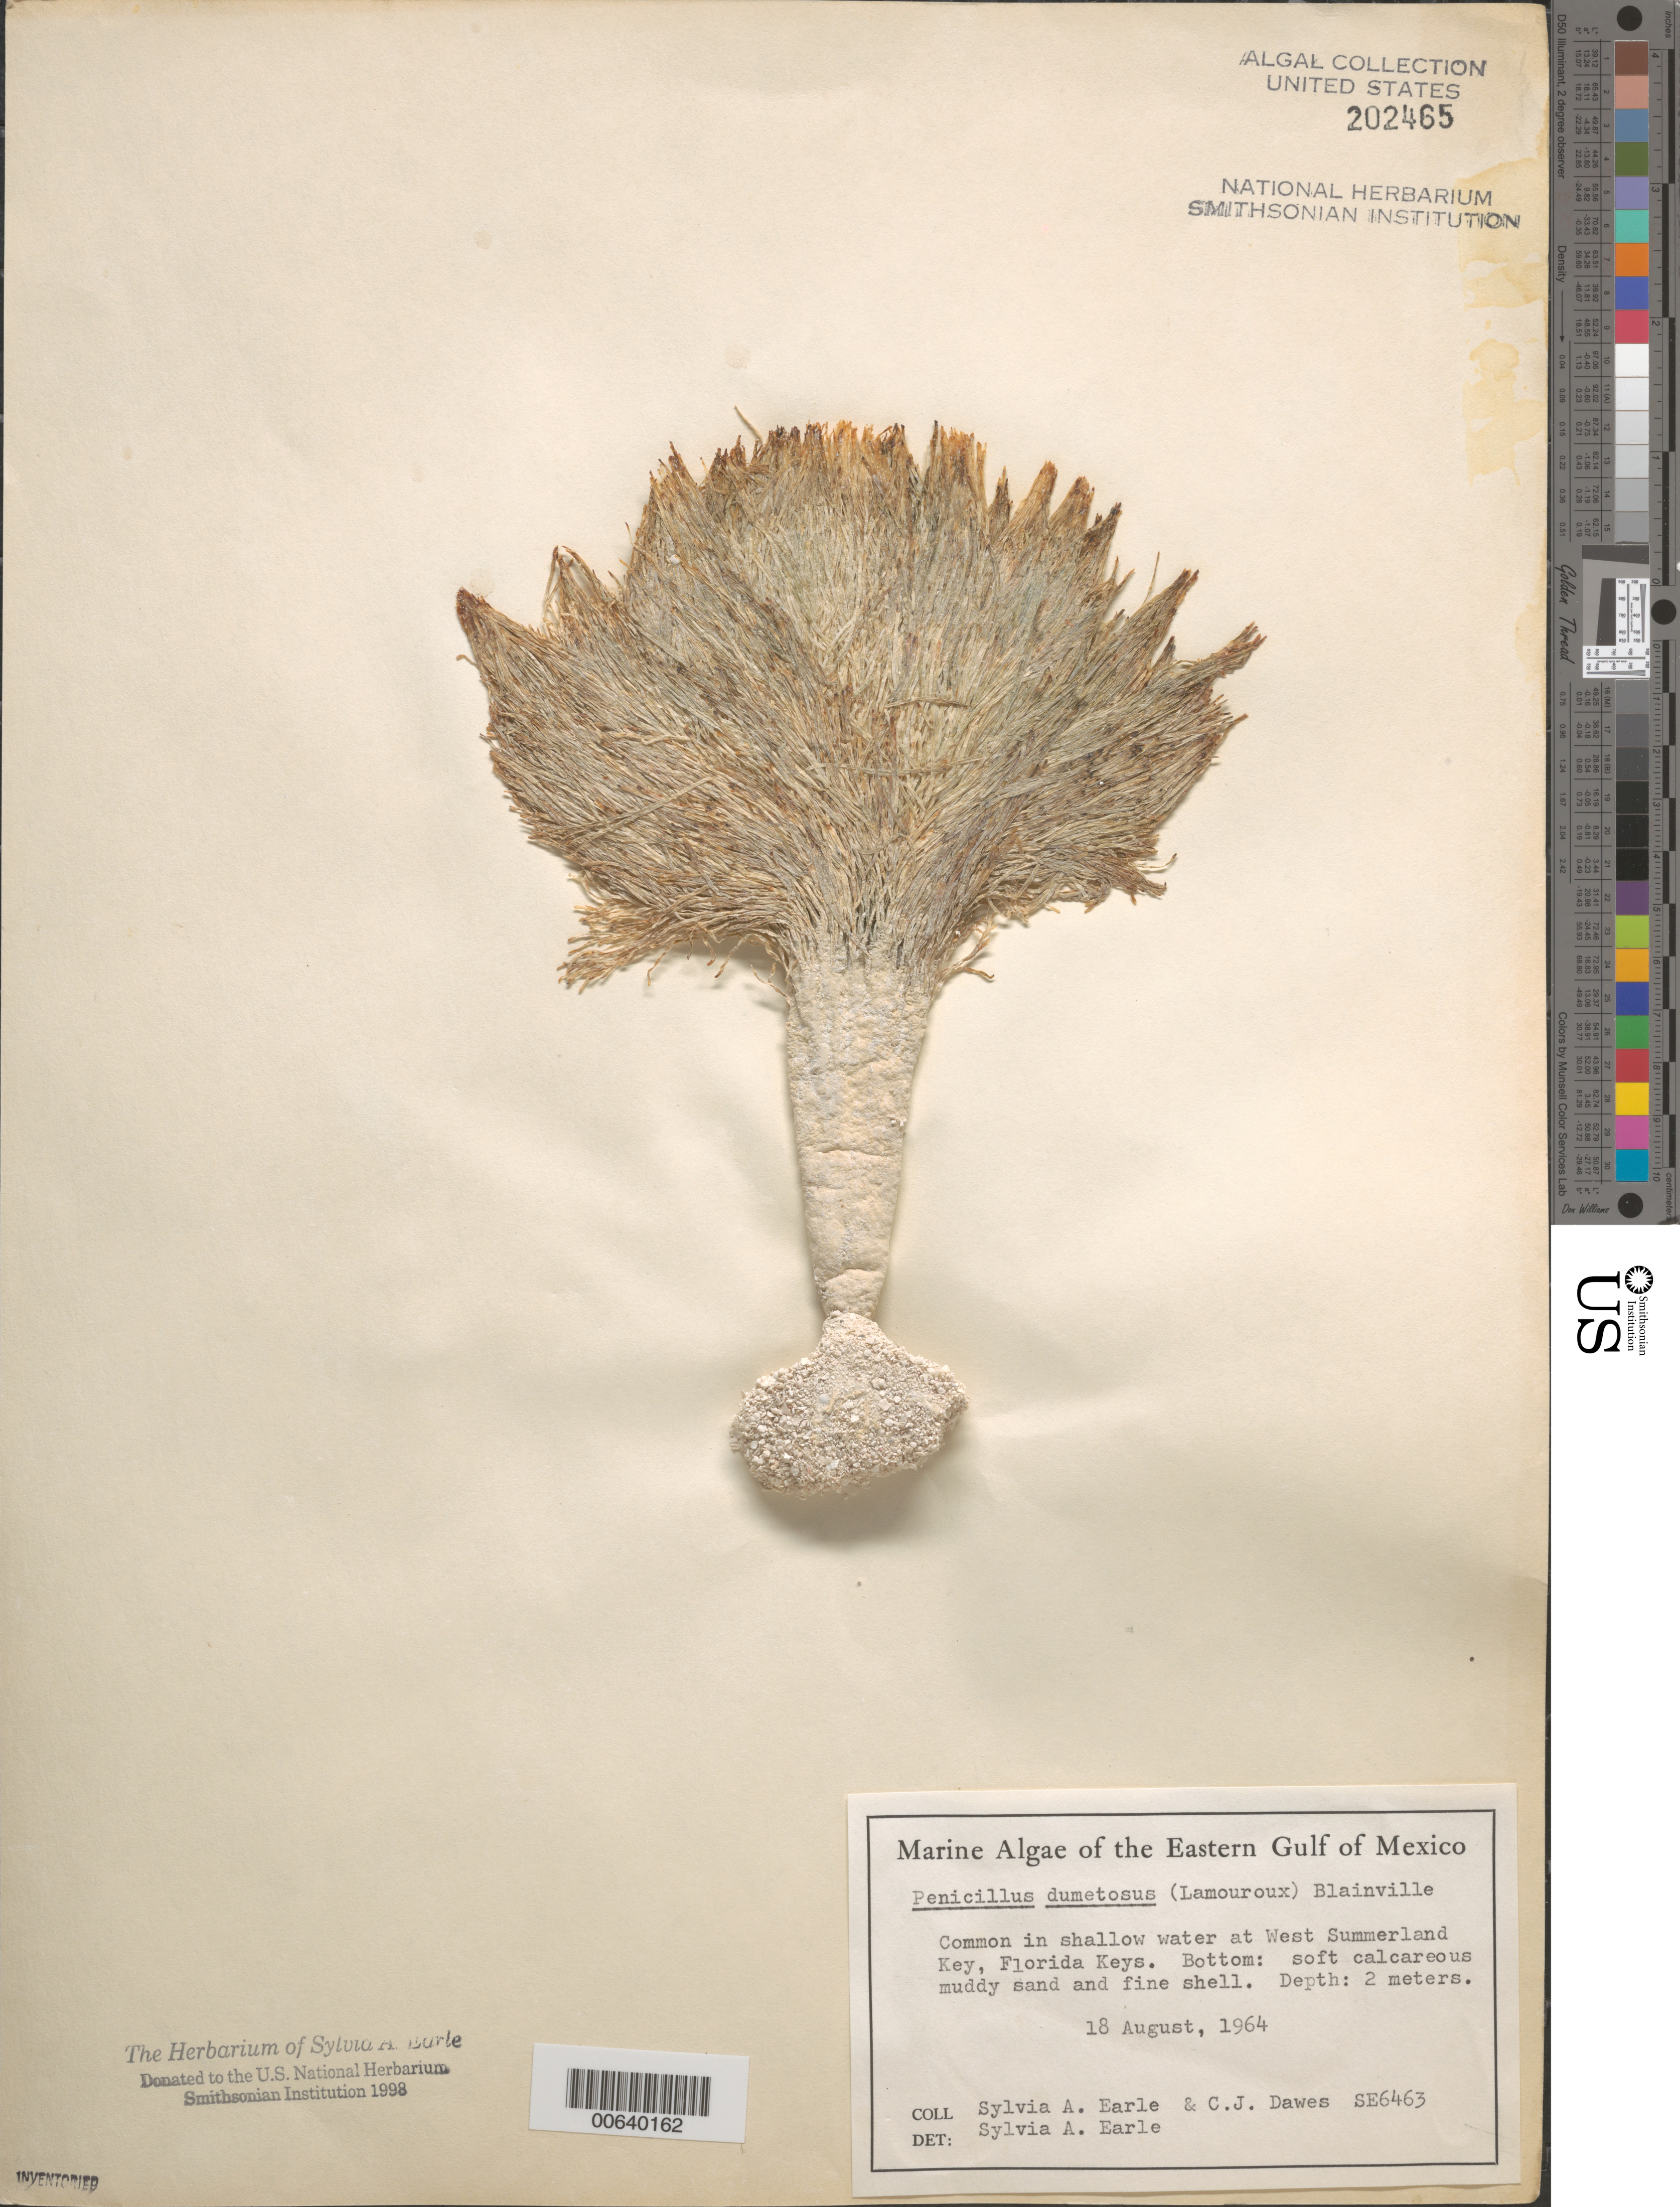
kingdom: Plantae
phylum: Chlorophyta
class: Ulvophyceae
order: Bryopsidales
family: Udoteaceae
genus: Penicillus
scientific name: Penicillus dumetosus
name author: (J.V.Lamouroux) Blainville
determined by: Earle, S. A.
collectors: S. A. Earle & C. Dawes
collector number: Se 6463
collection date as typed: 18 Aug 1964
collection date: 1964-08-18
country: United States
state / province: Florida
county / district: Monroe County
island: West Summerland Key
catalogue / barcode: US 202465